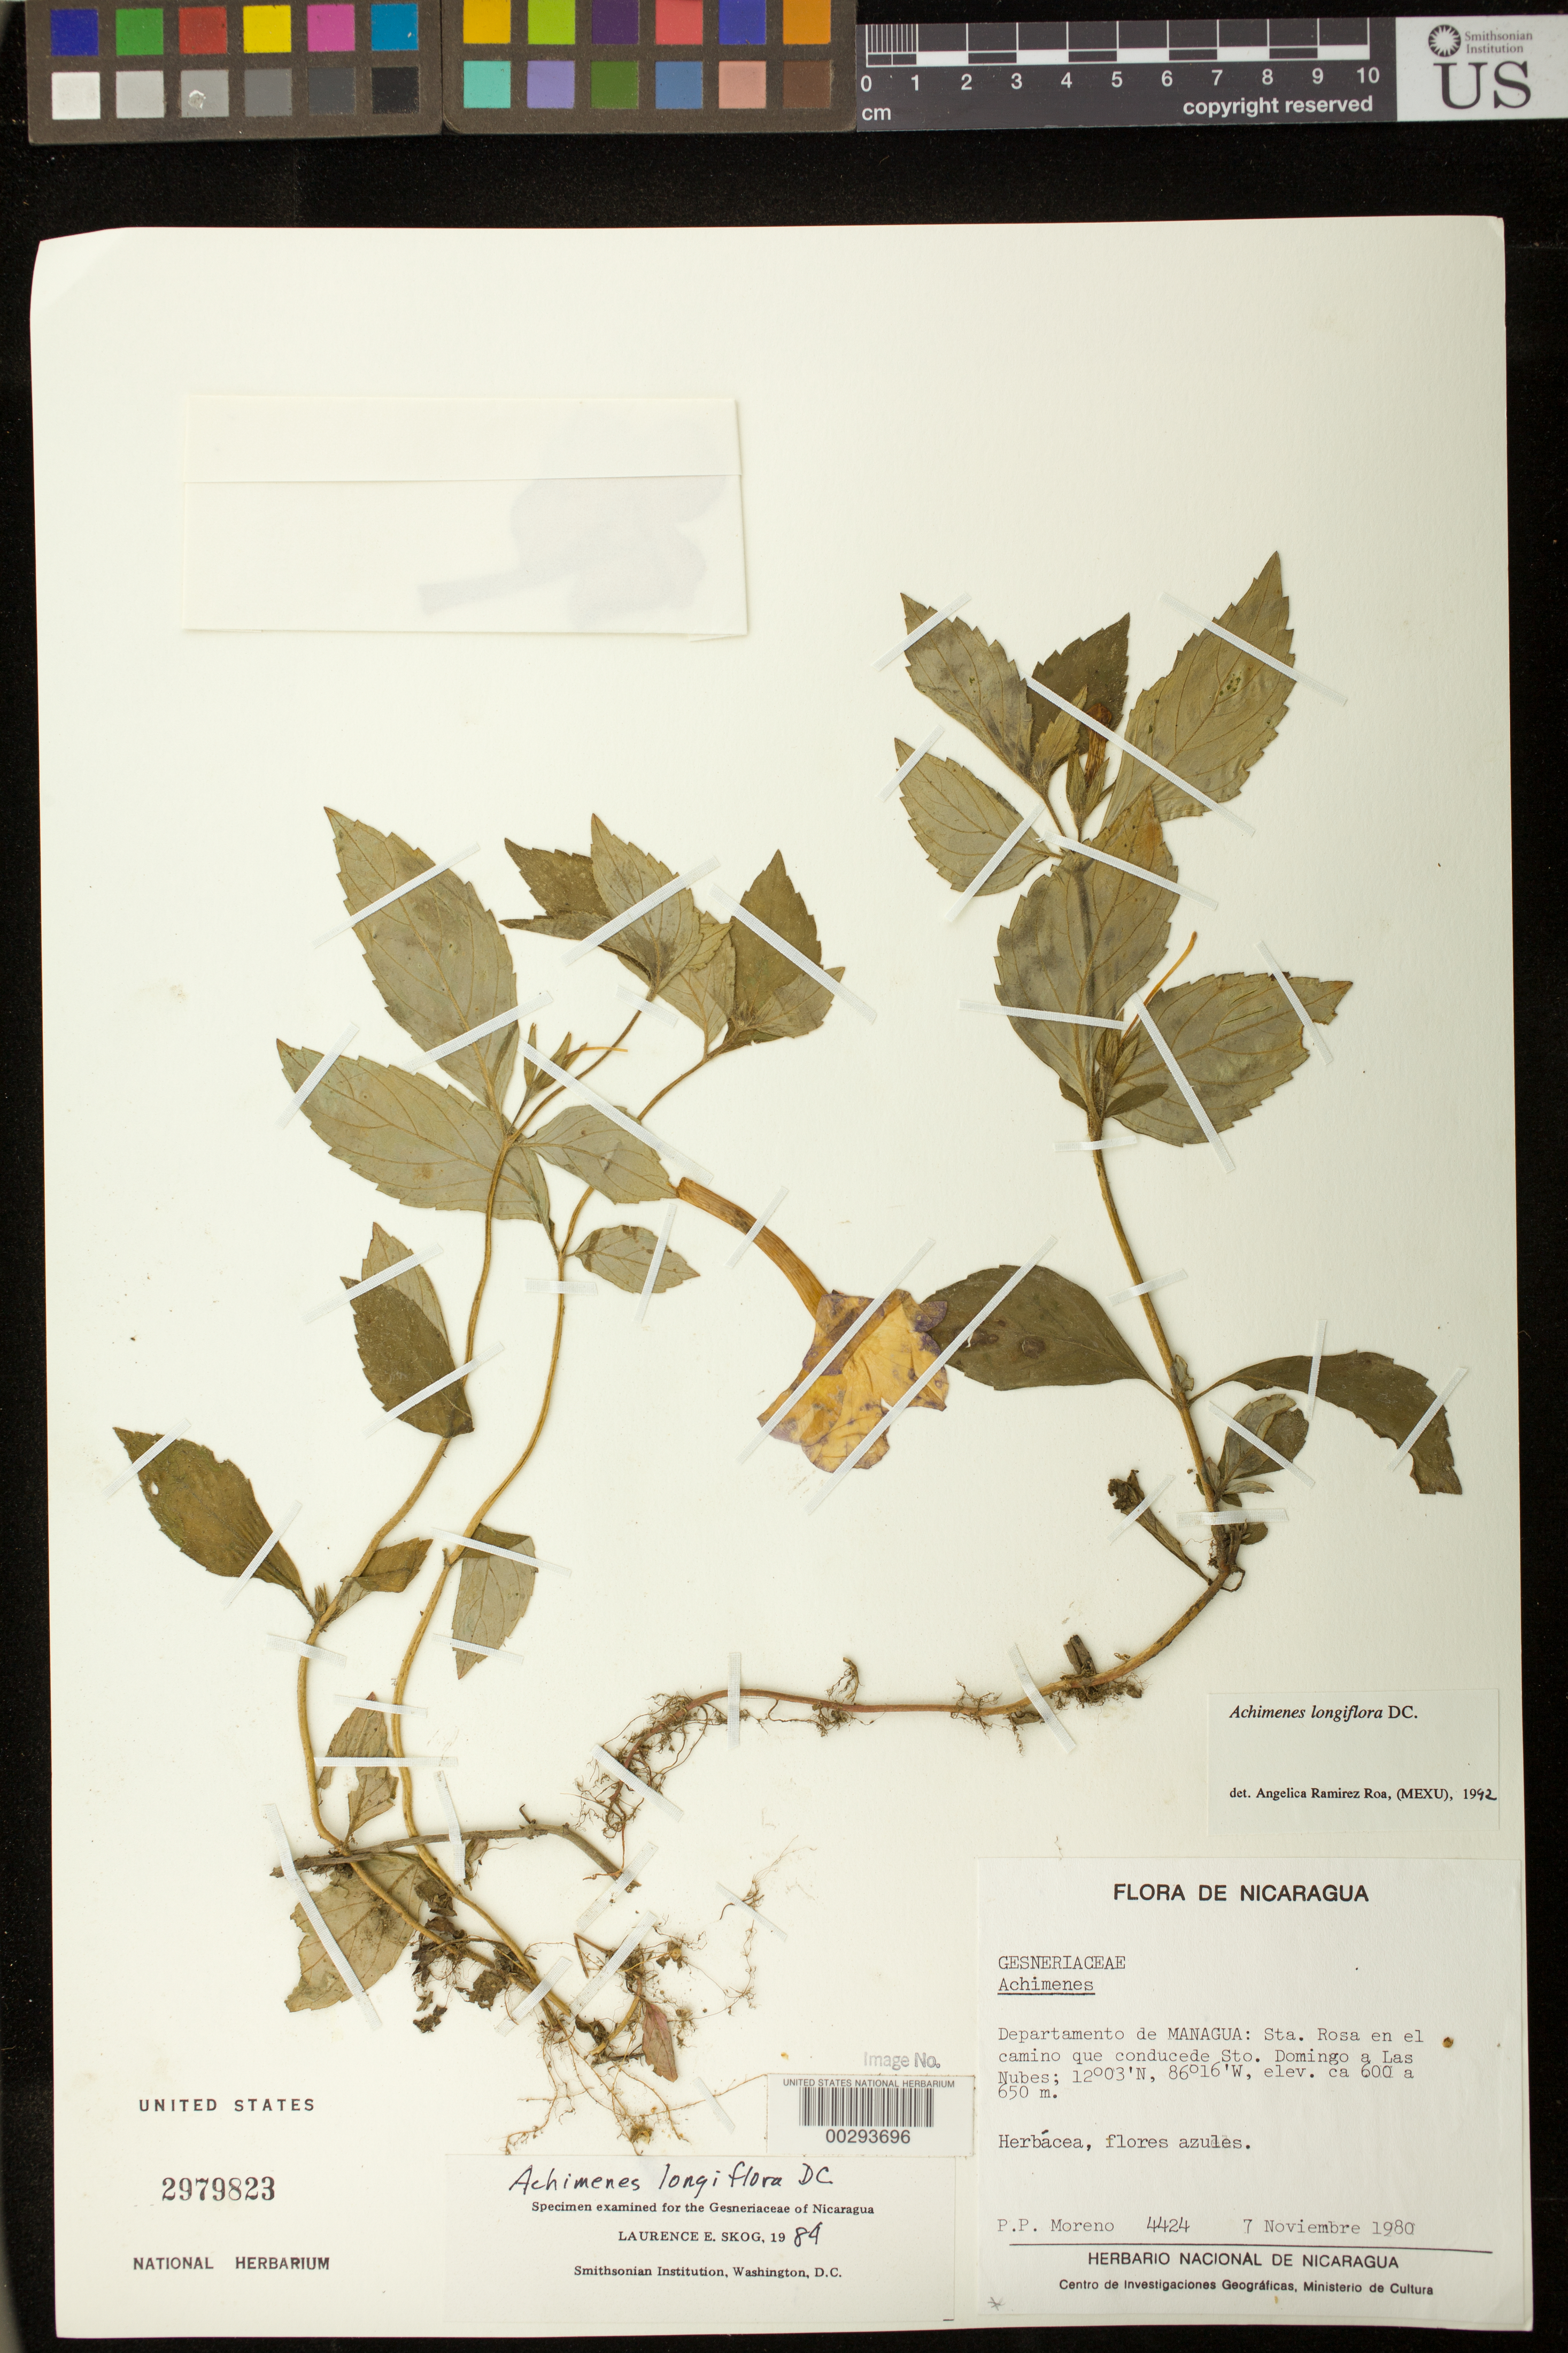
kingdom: Plantae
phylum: Tracheophyta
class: Magnoliopsida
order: Lamiales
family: Gesneriaceae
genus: Achimenes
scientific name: Achimenes longiflora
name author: DC.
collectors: P. Moreno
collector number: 4424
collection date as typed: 07 Nov 1980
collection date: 1980-11-07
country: Nicaragua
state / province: Managua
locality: Sta Rosa on the road which connects Sto Domingo to Las Nubes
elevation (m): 600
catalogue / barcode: US 2979823